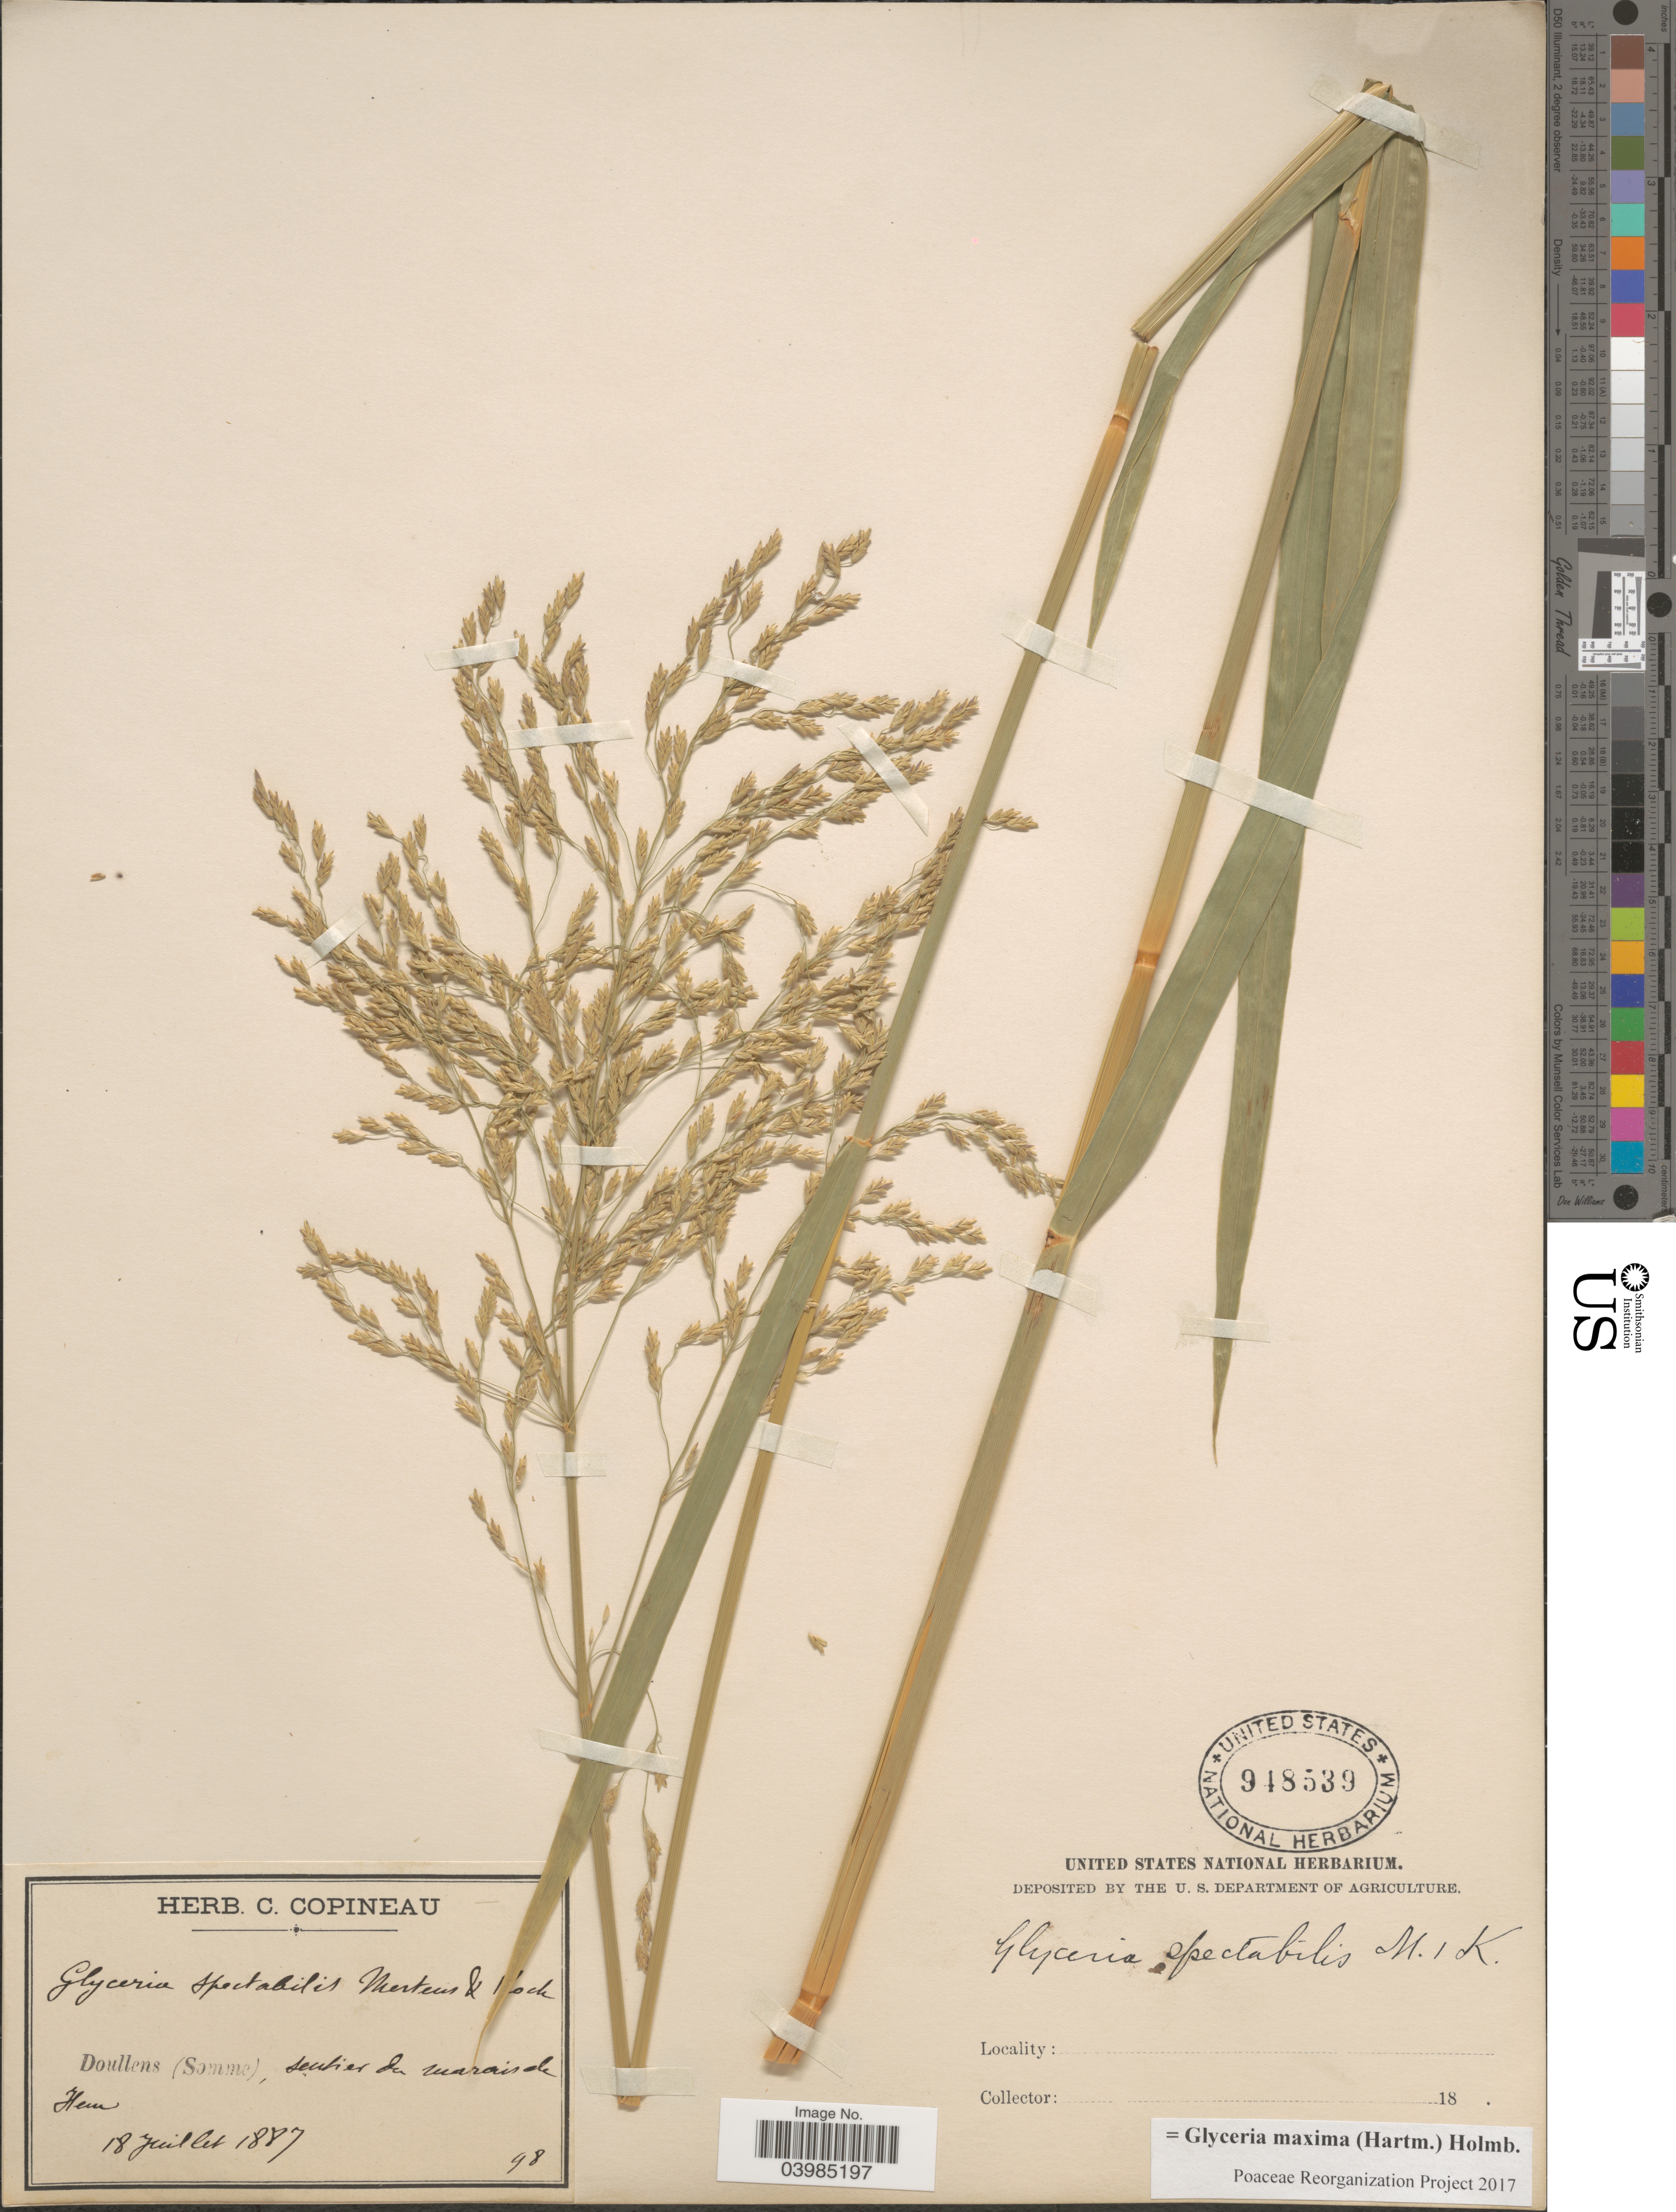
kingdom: Plantae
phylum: Tracheophyta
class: Liliopsida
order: Poales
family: Poaceae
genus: Glyceria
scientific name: Glyceria maxima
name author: (Hartm.) Holmb.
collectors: ex herb. C. Copineau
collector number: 98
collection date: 1887-07-18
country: France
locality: Doullens (Somme), sentier da marais de Hem.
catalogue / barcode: US 948539